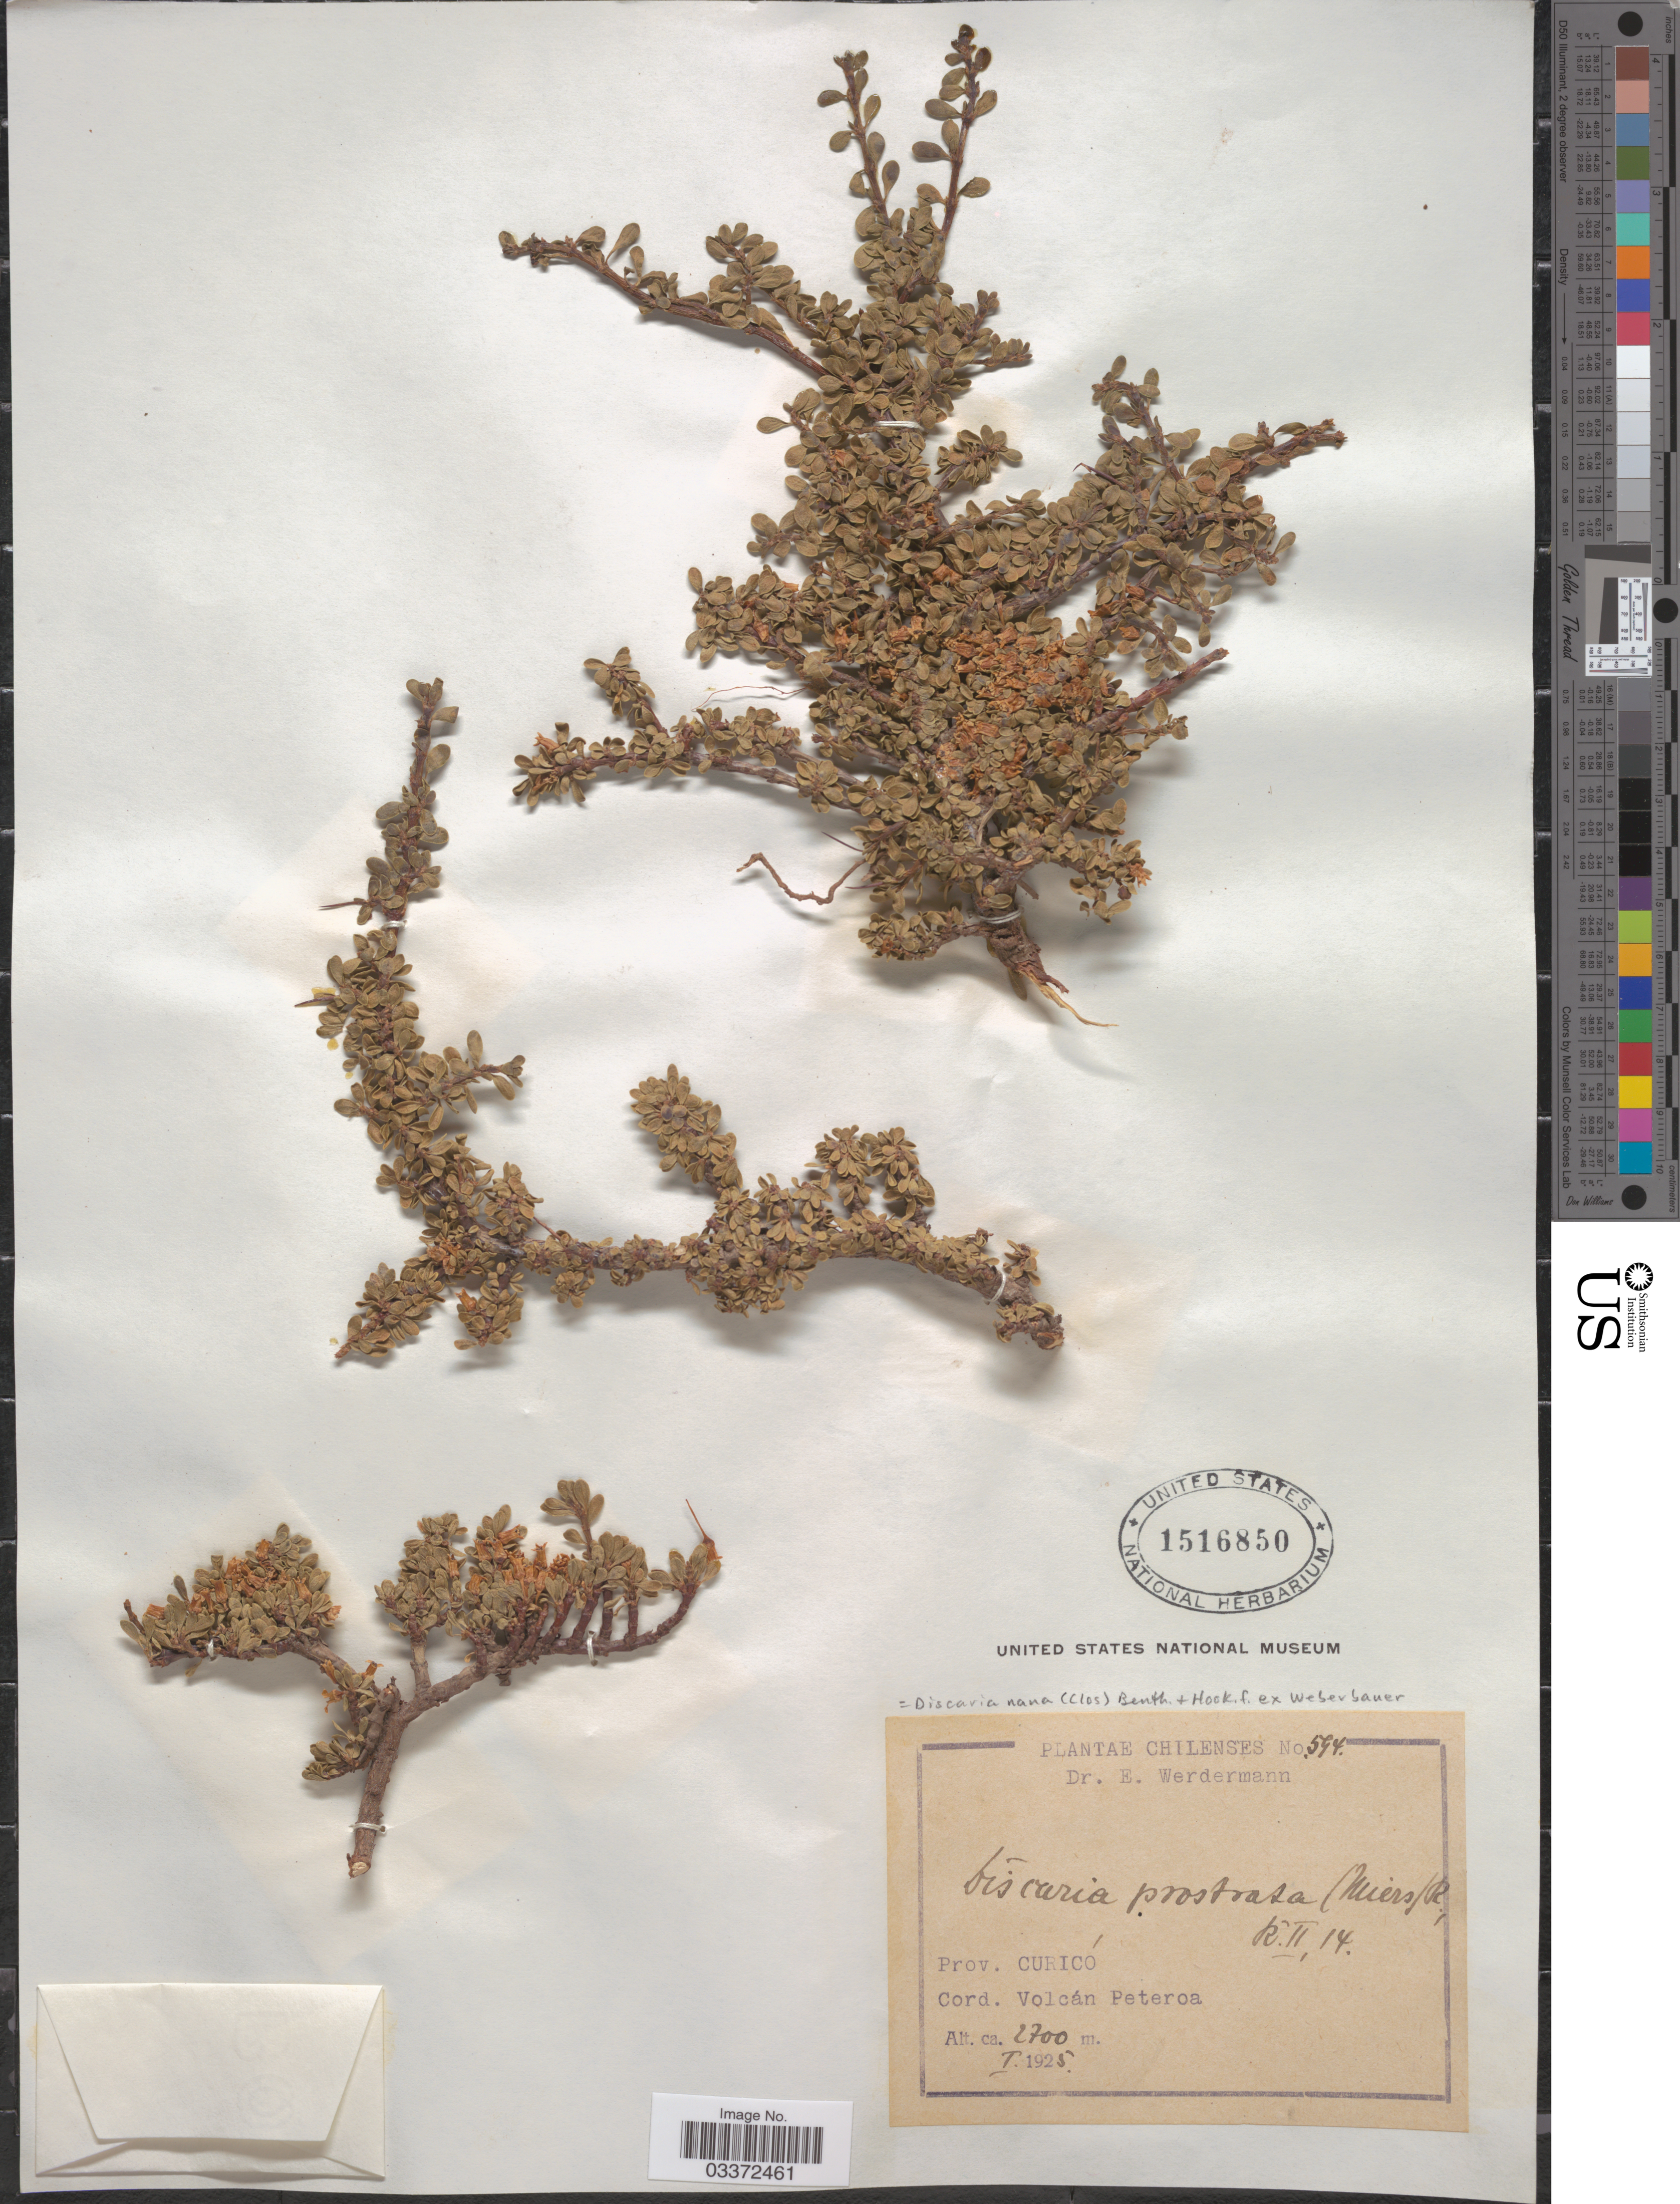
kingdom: Plantae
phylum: Tracheophyta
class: Magnoliopsida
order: Rosales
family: Rhamnaceae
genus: Ochetophila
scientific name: Ochetophila nana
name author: (Clos) Kellermann et al.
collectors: E. Werdermann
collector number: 594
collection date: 1925-01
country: Chile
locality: Prov. Curicó, Cord. Volcán Peteroa.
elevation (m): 2700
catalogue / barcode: US 1516850